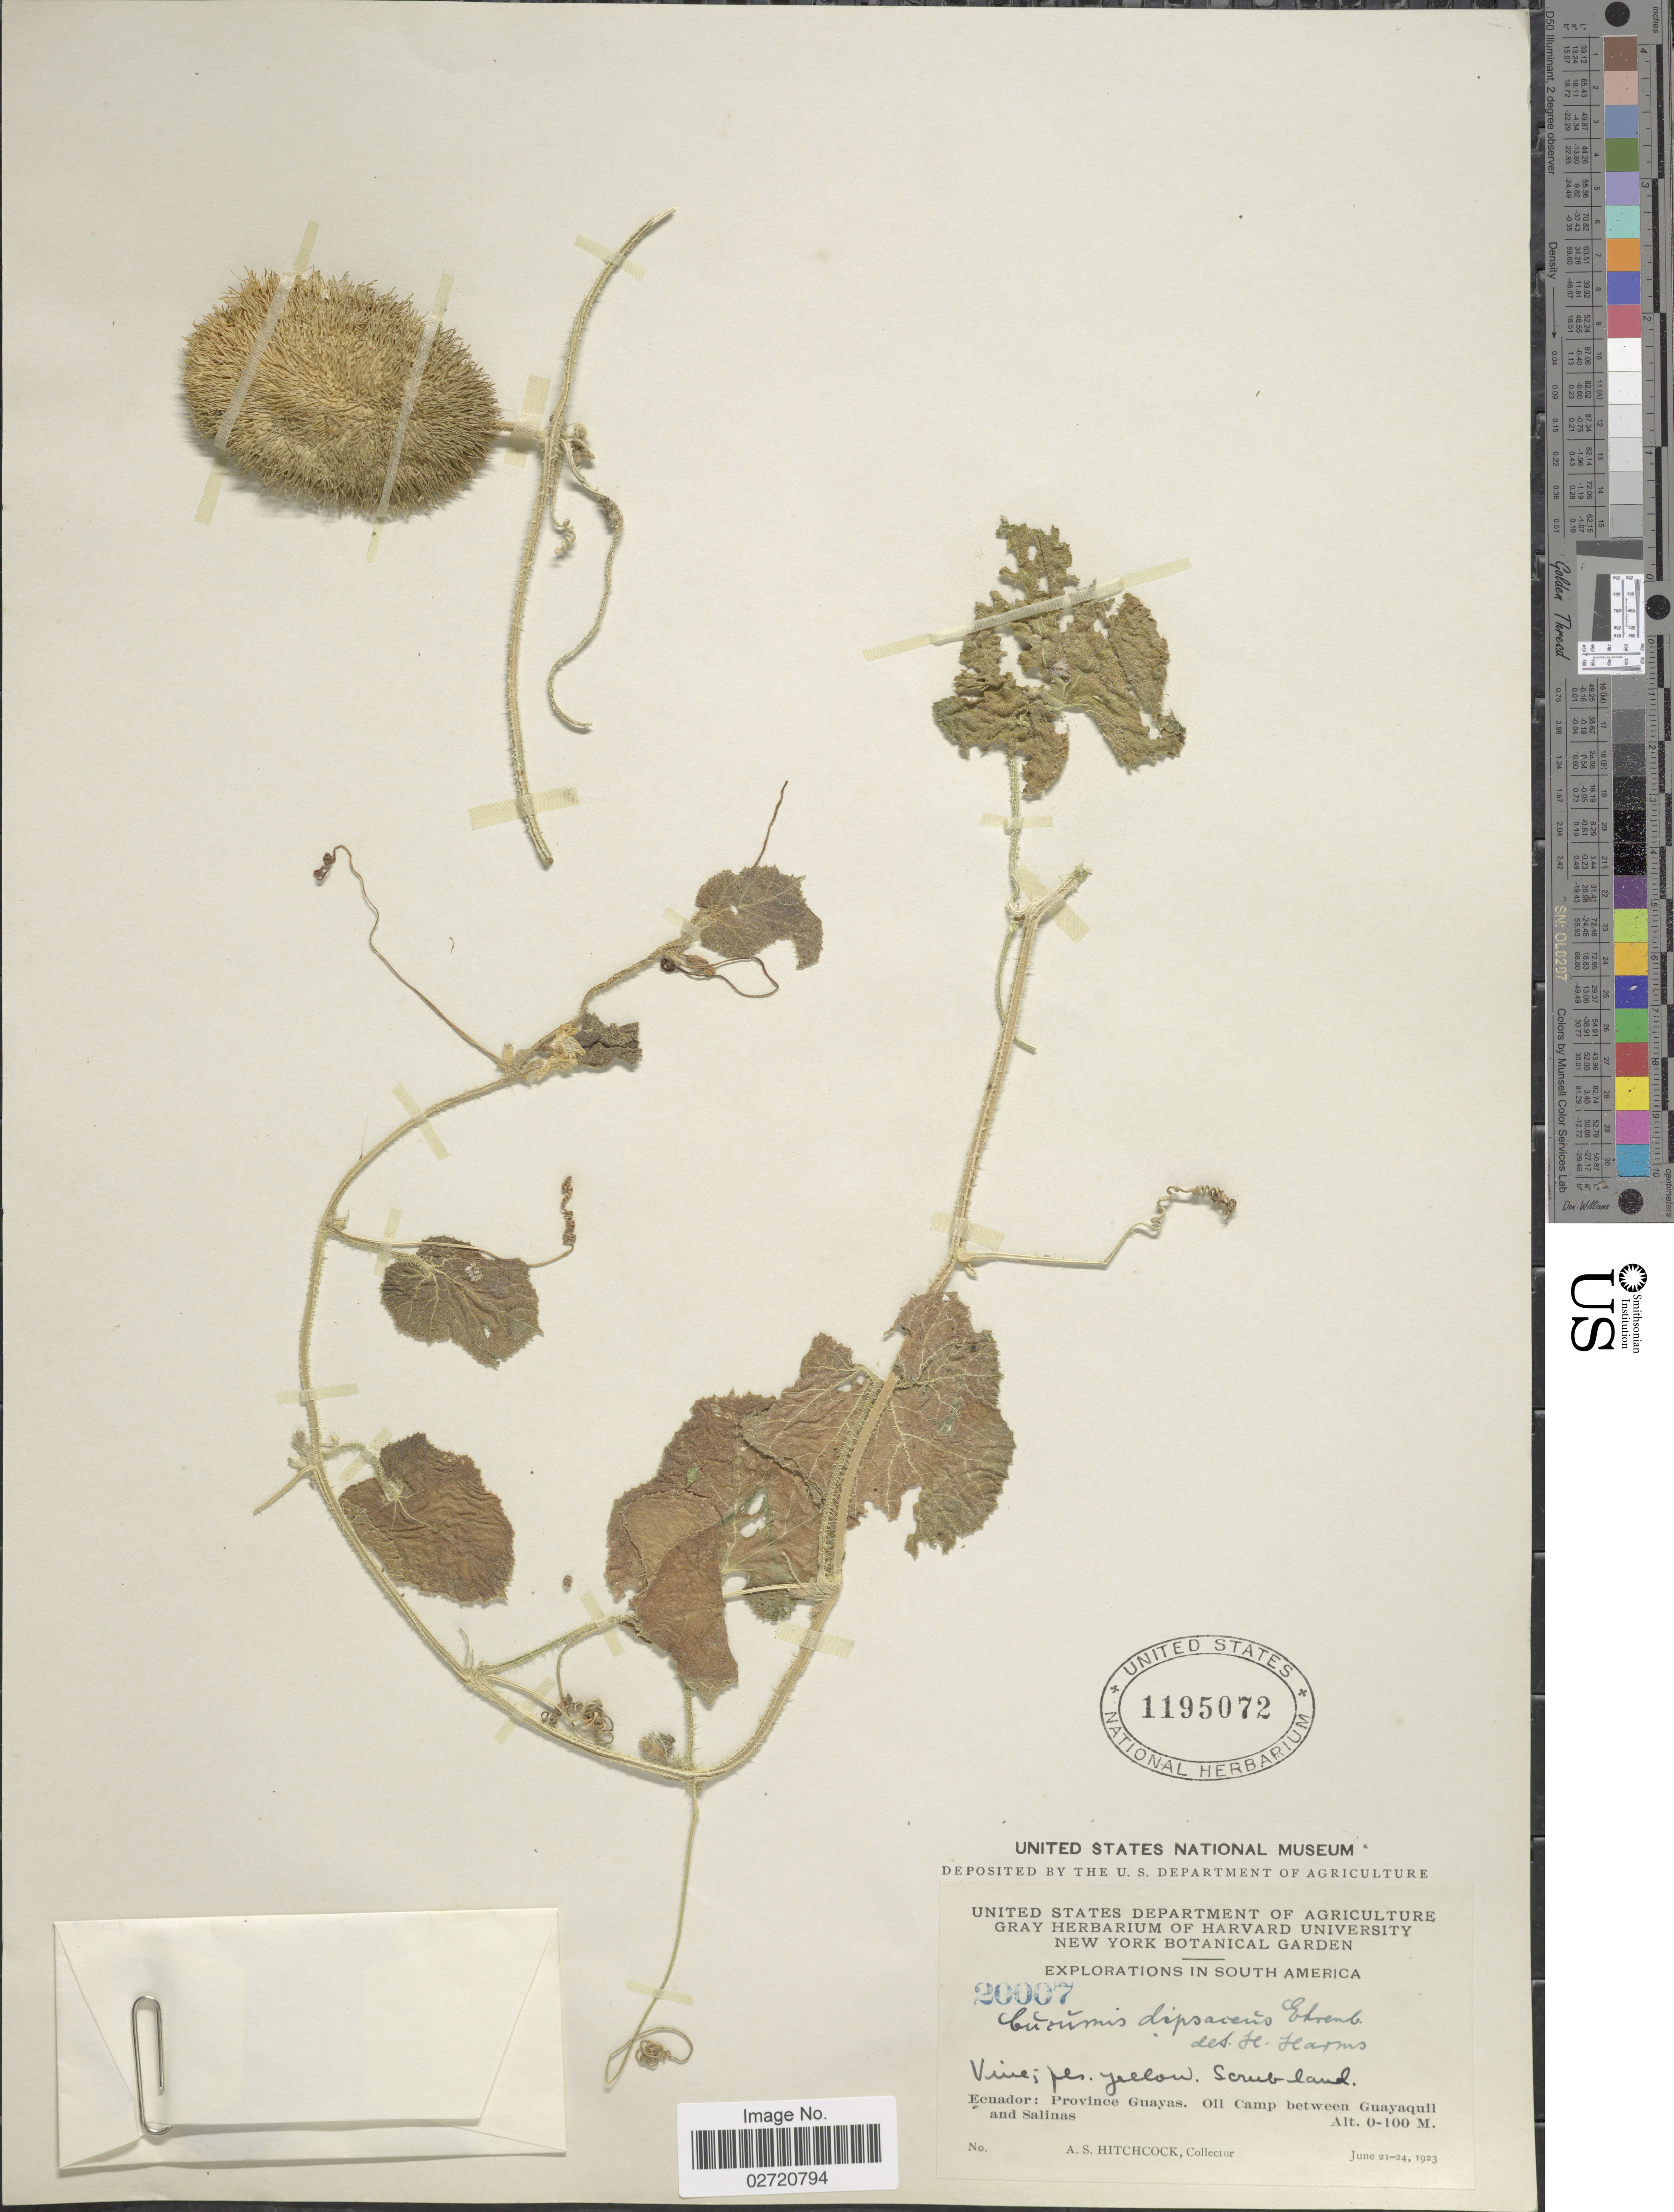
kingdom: Plantae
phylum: Tracheophyta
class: Magnoliopsida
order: Cucurbitales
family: Cucurbitaceae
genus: Cucumis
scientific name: Cucumis dipsaceus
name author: Ehrenb. ex Spach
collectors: A. S. Hitchcock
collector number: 20007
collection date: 1923-06-21/1923-06-24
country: Ecuador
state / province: Guayas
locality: Province Guayas. Oil Camp between Guayaquil and Salinas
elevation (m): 0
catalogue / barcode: US 1195072